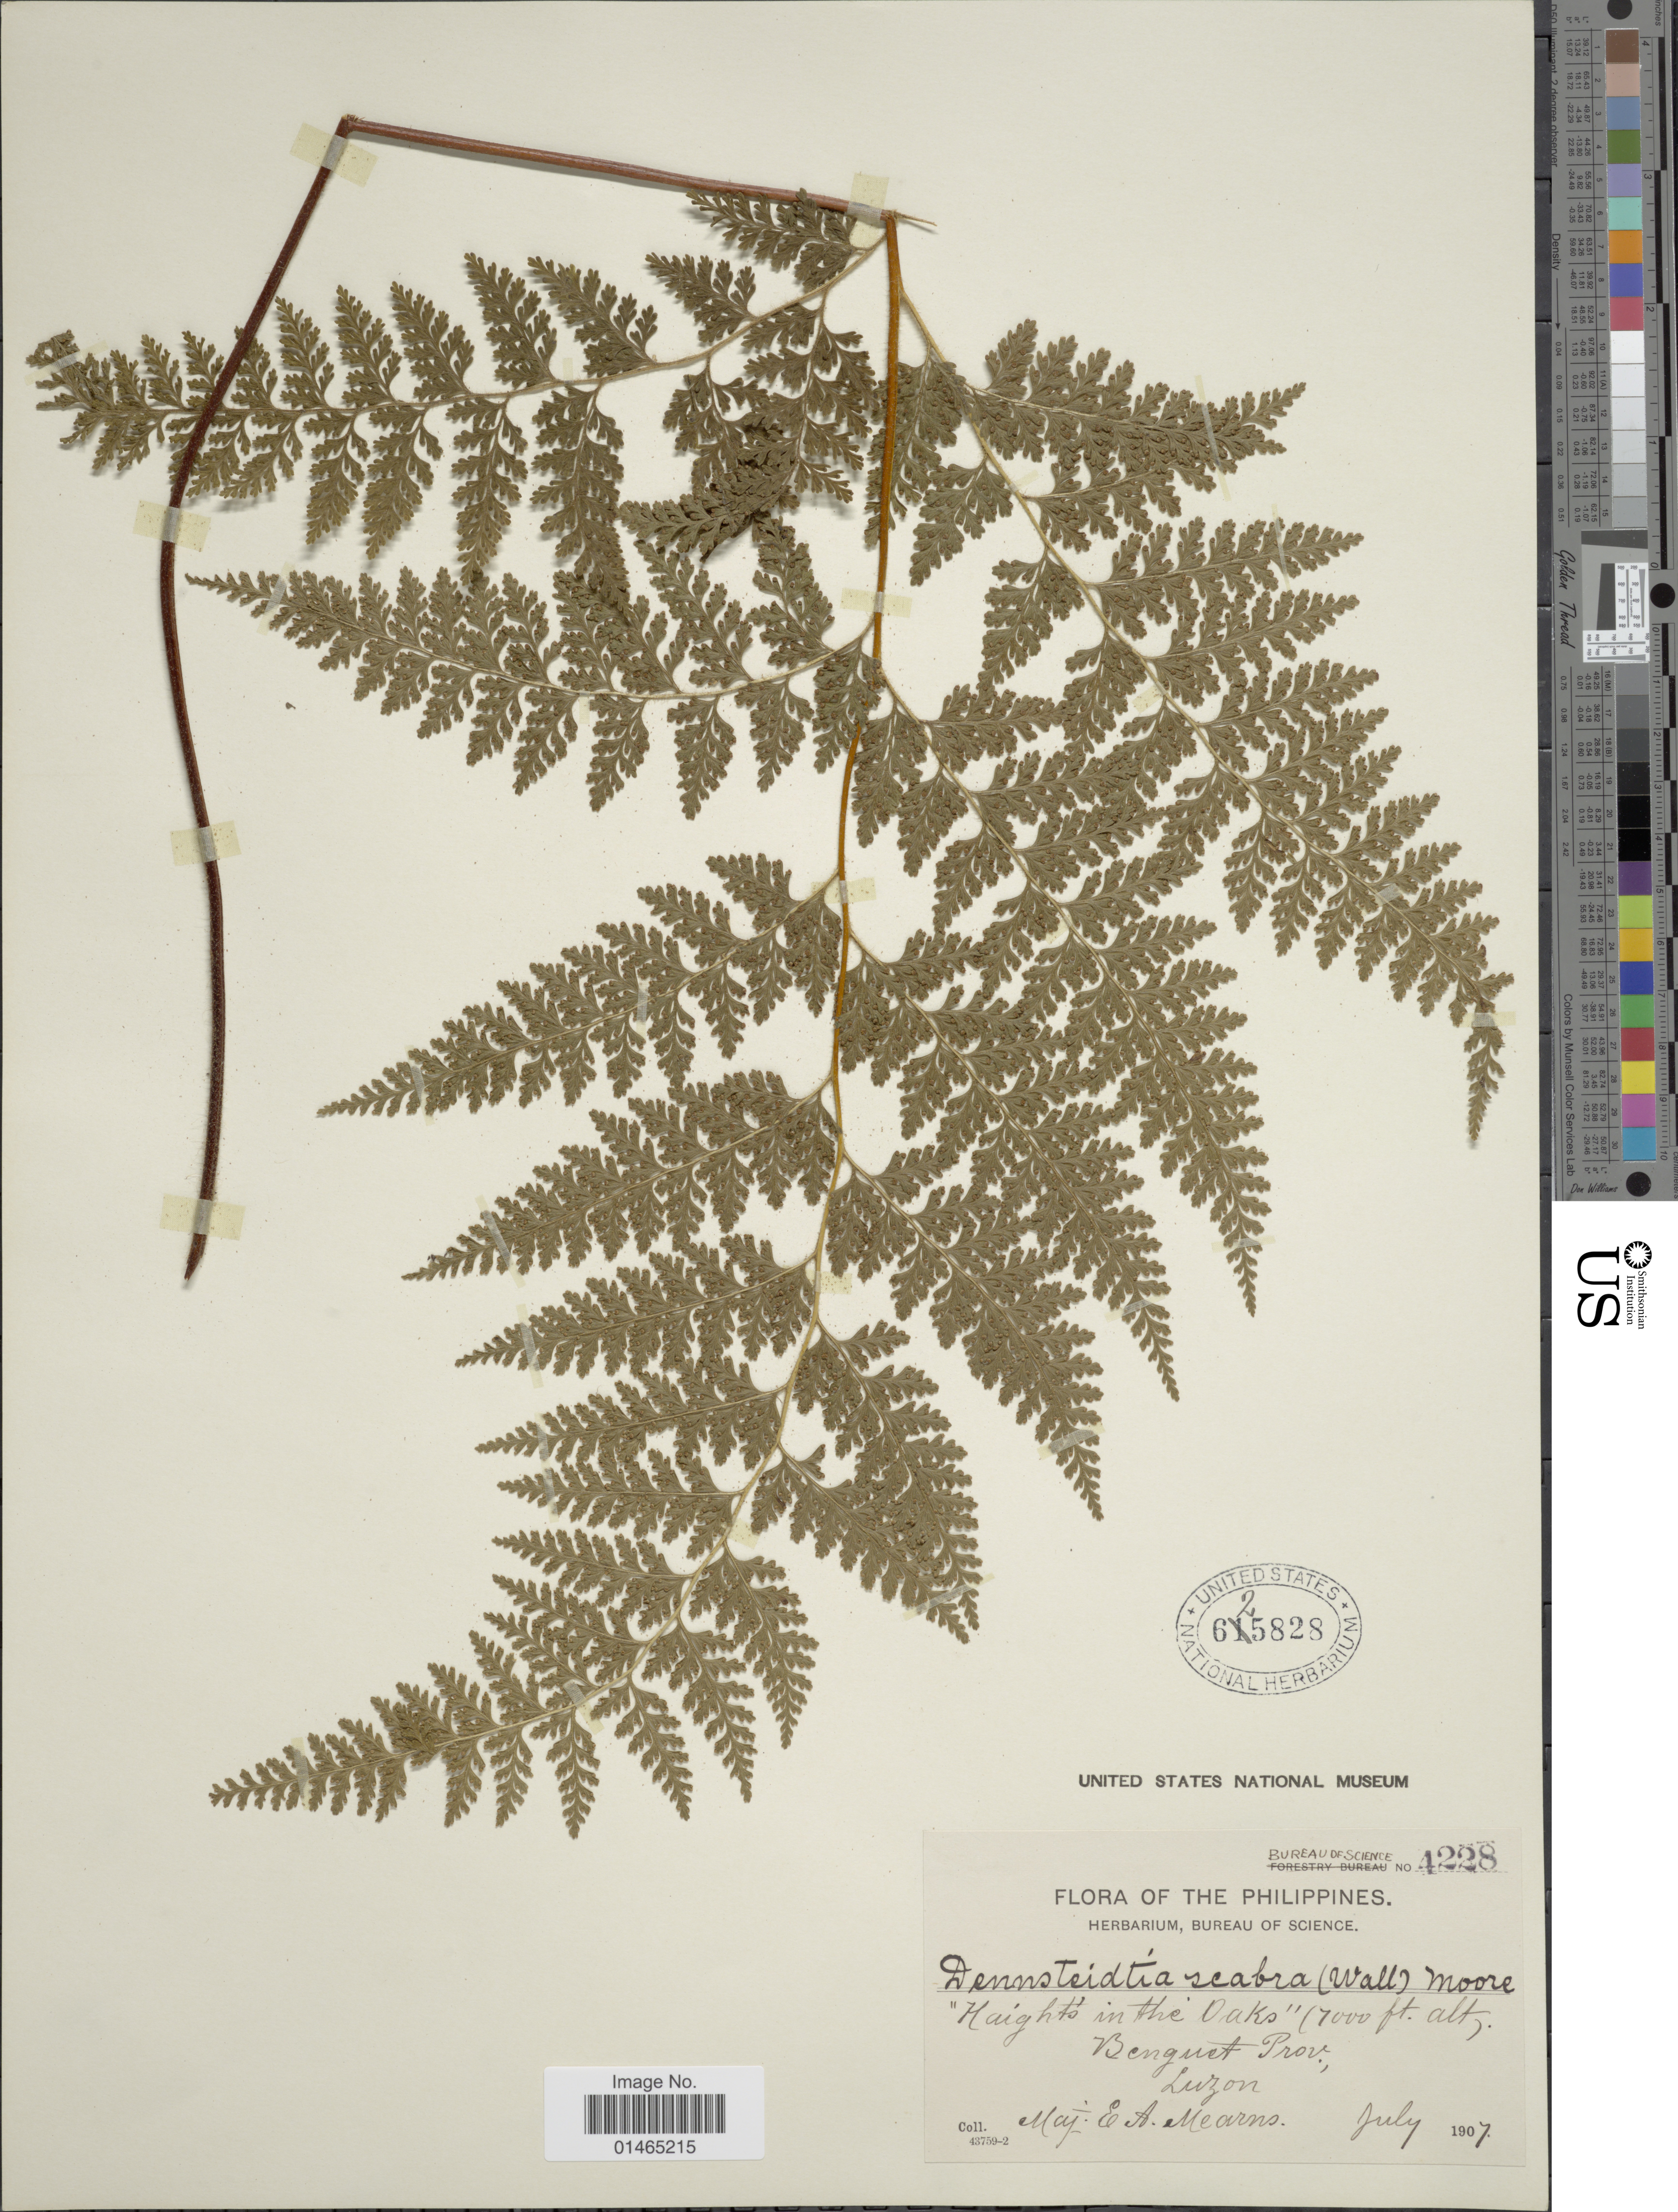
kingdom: Plantae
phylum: Tracheophyta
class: Polypodiopsida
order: Polypodiales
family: Dennstaedtiaceae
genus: Dennstaedtia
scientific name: Dennstaedtia scabra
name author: (Wall. ex Hook.) T. Moore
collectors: E. A. Mearns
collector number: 4228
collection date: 1907-07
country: Philippines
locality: Haight's in the Oaks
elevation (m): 2134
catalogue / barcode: US 625828